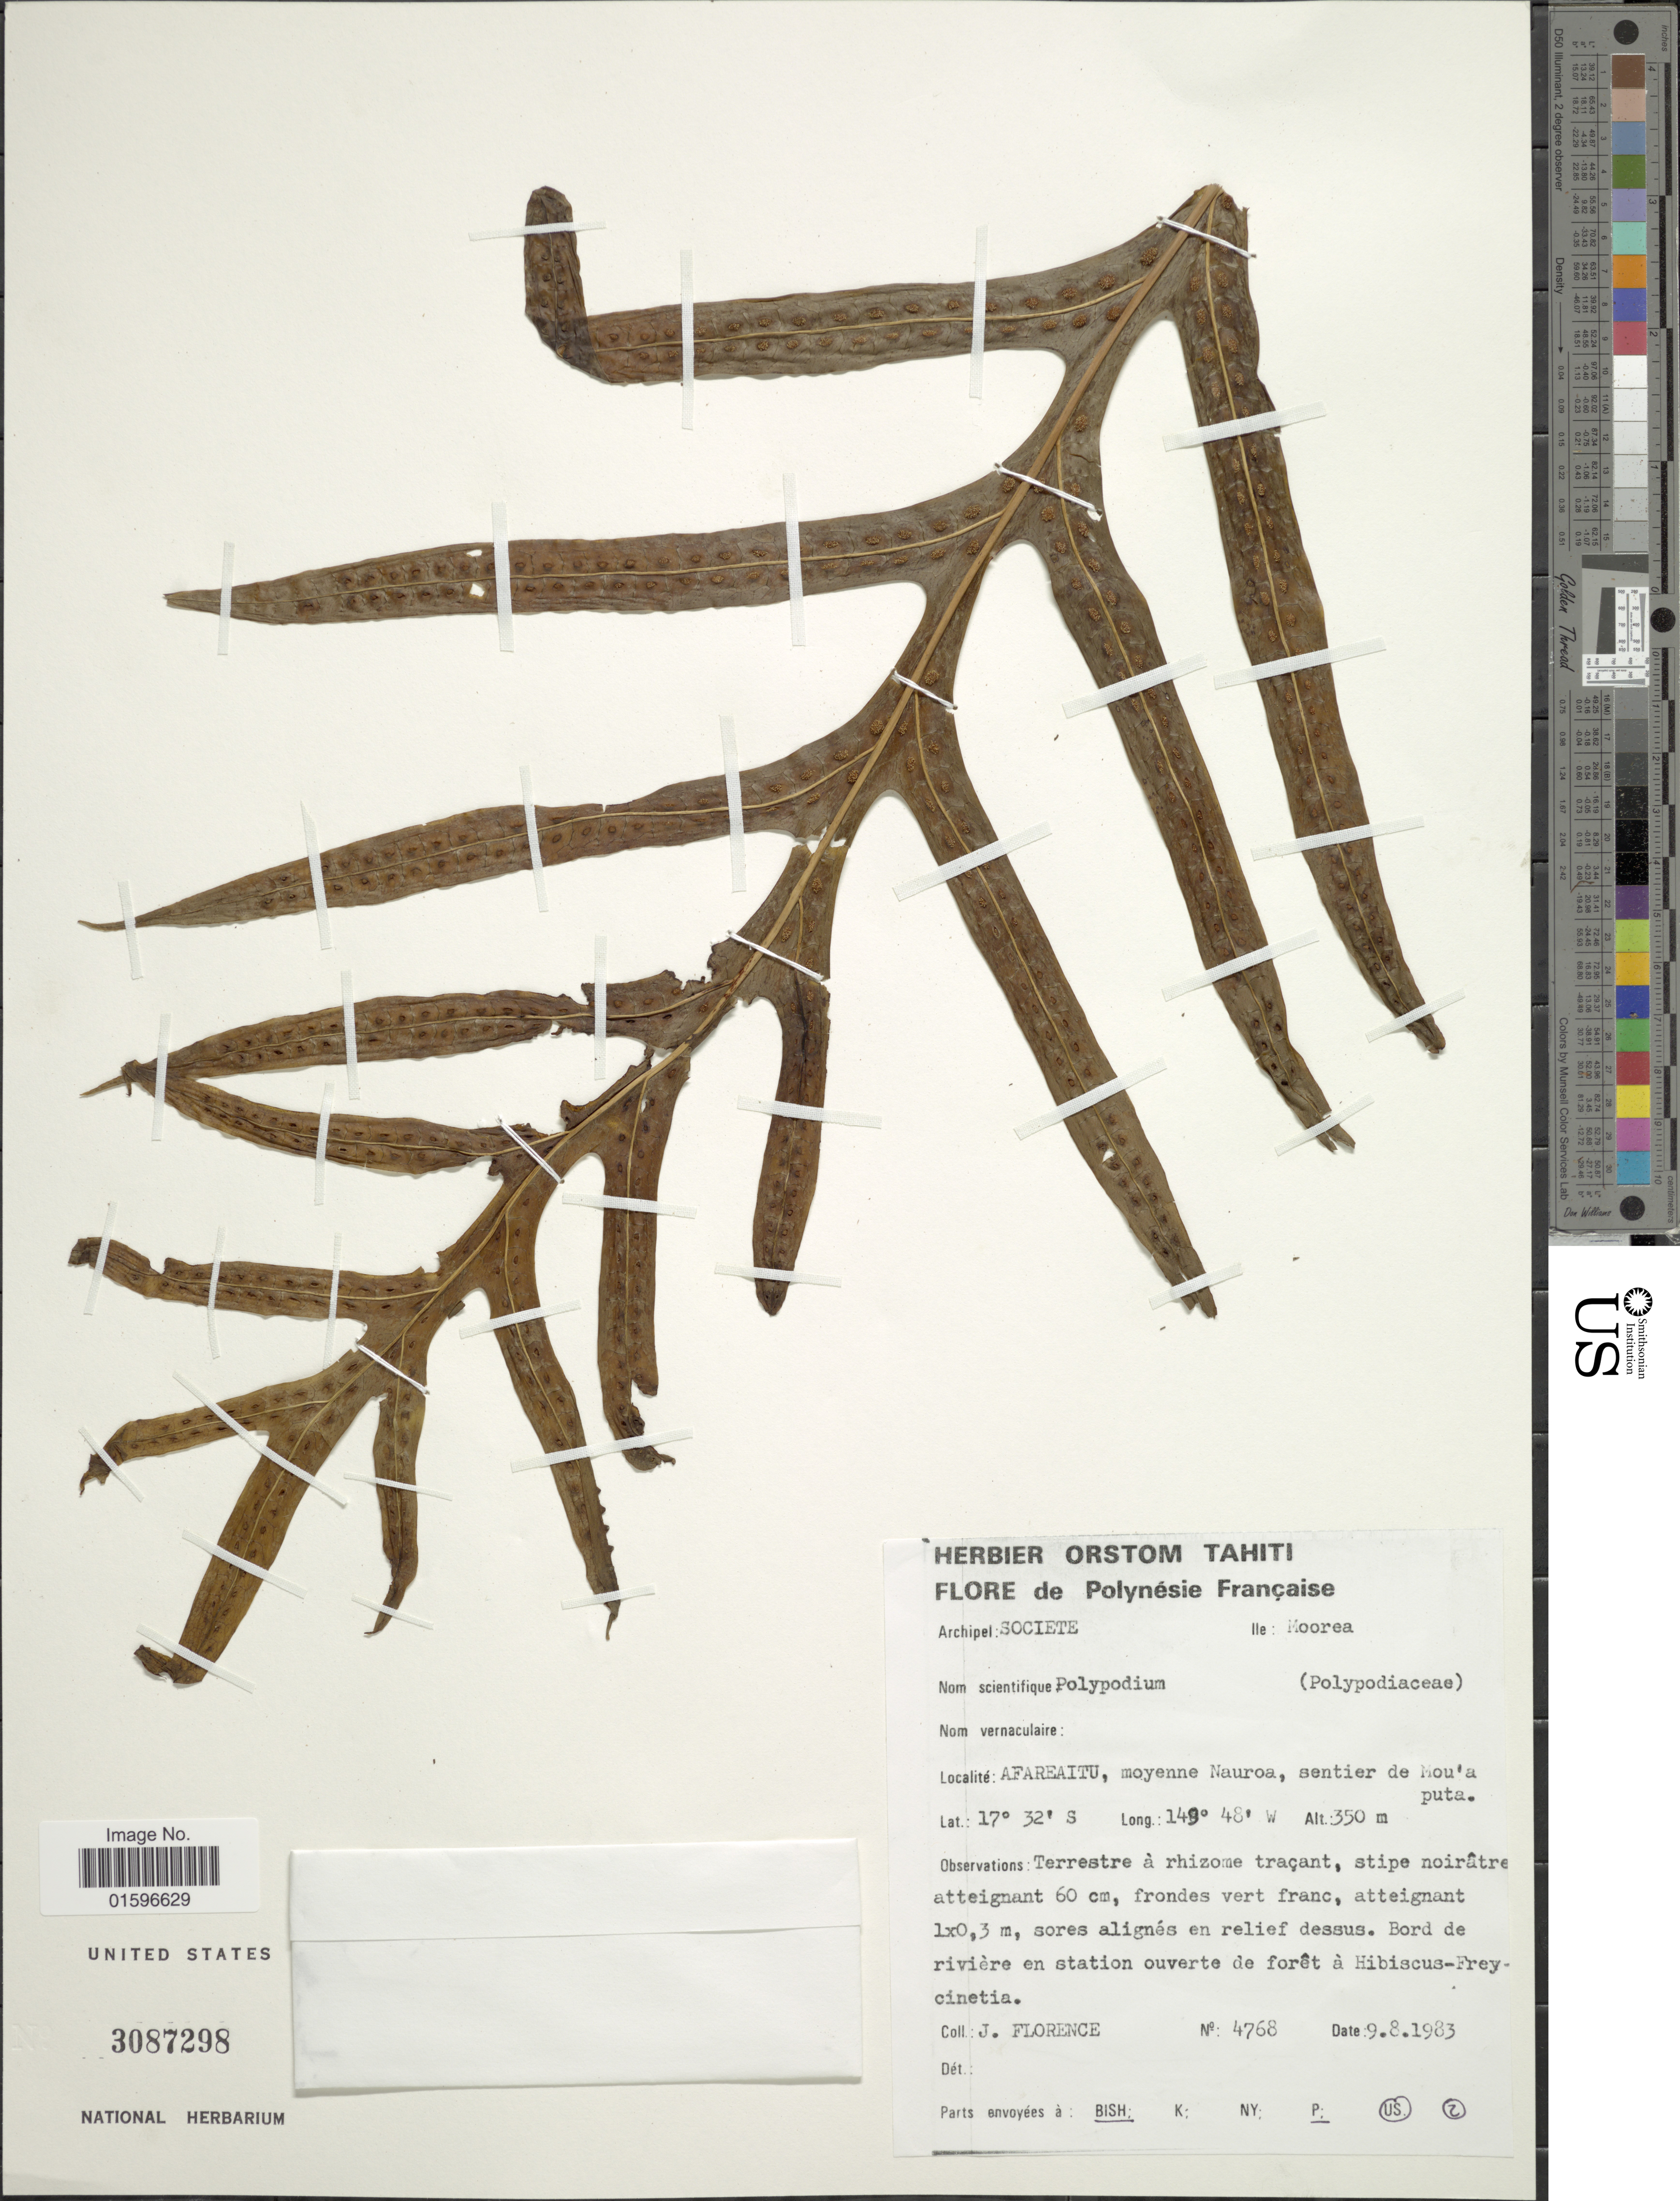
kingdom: Plantae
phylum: Tracheophyta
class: Polypodiopsida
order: Polypodiales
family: Polypodiaceae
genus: Microsorum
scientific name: Microsorum membranifolium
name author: (R. Br.) Ching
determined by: Florence, J.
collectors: J. Florence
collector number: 4768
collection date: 1983-08-09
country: French Polynesia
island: Moorea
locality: Polynesie Francaise, Archipel: Societe Ile: Moorea, Afareaitu, moyenne Nauroa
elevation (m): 350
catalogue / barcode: US 3087298